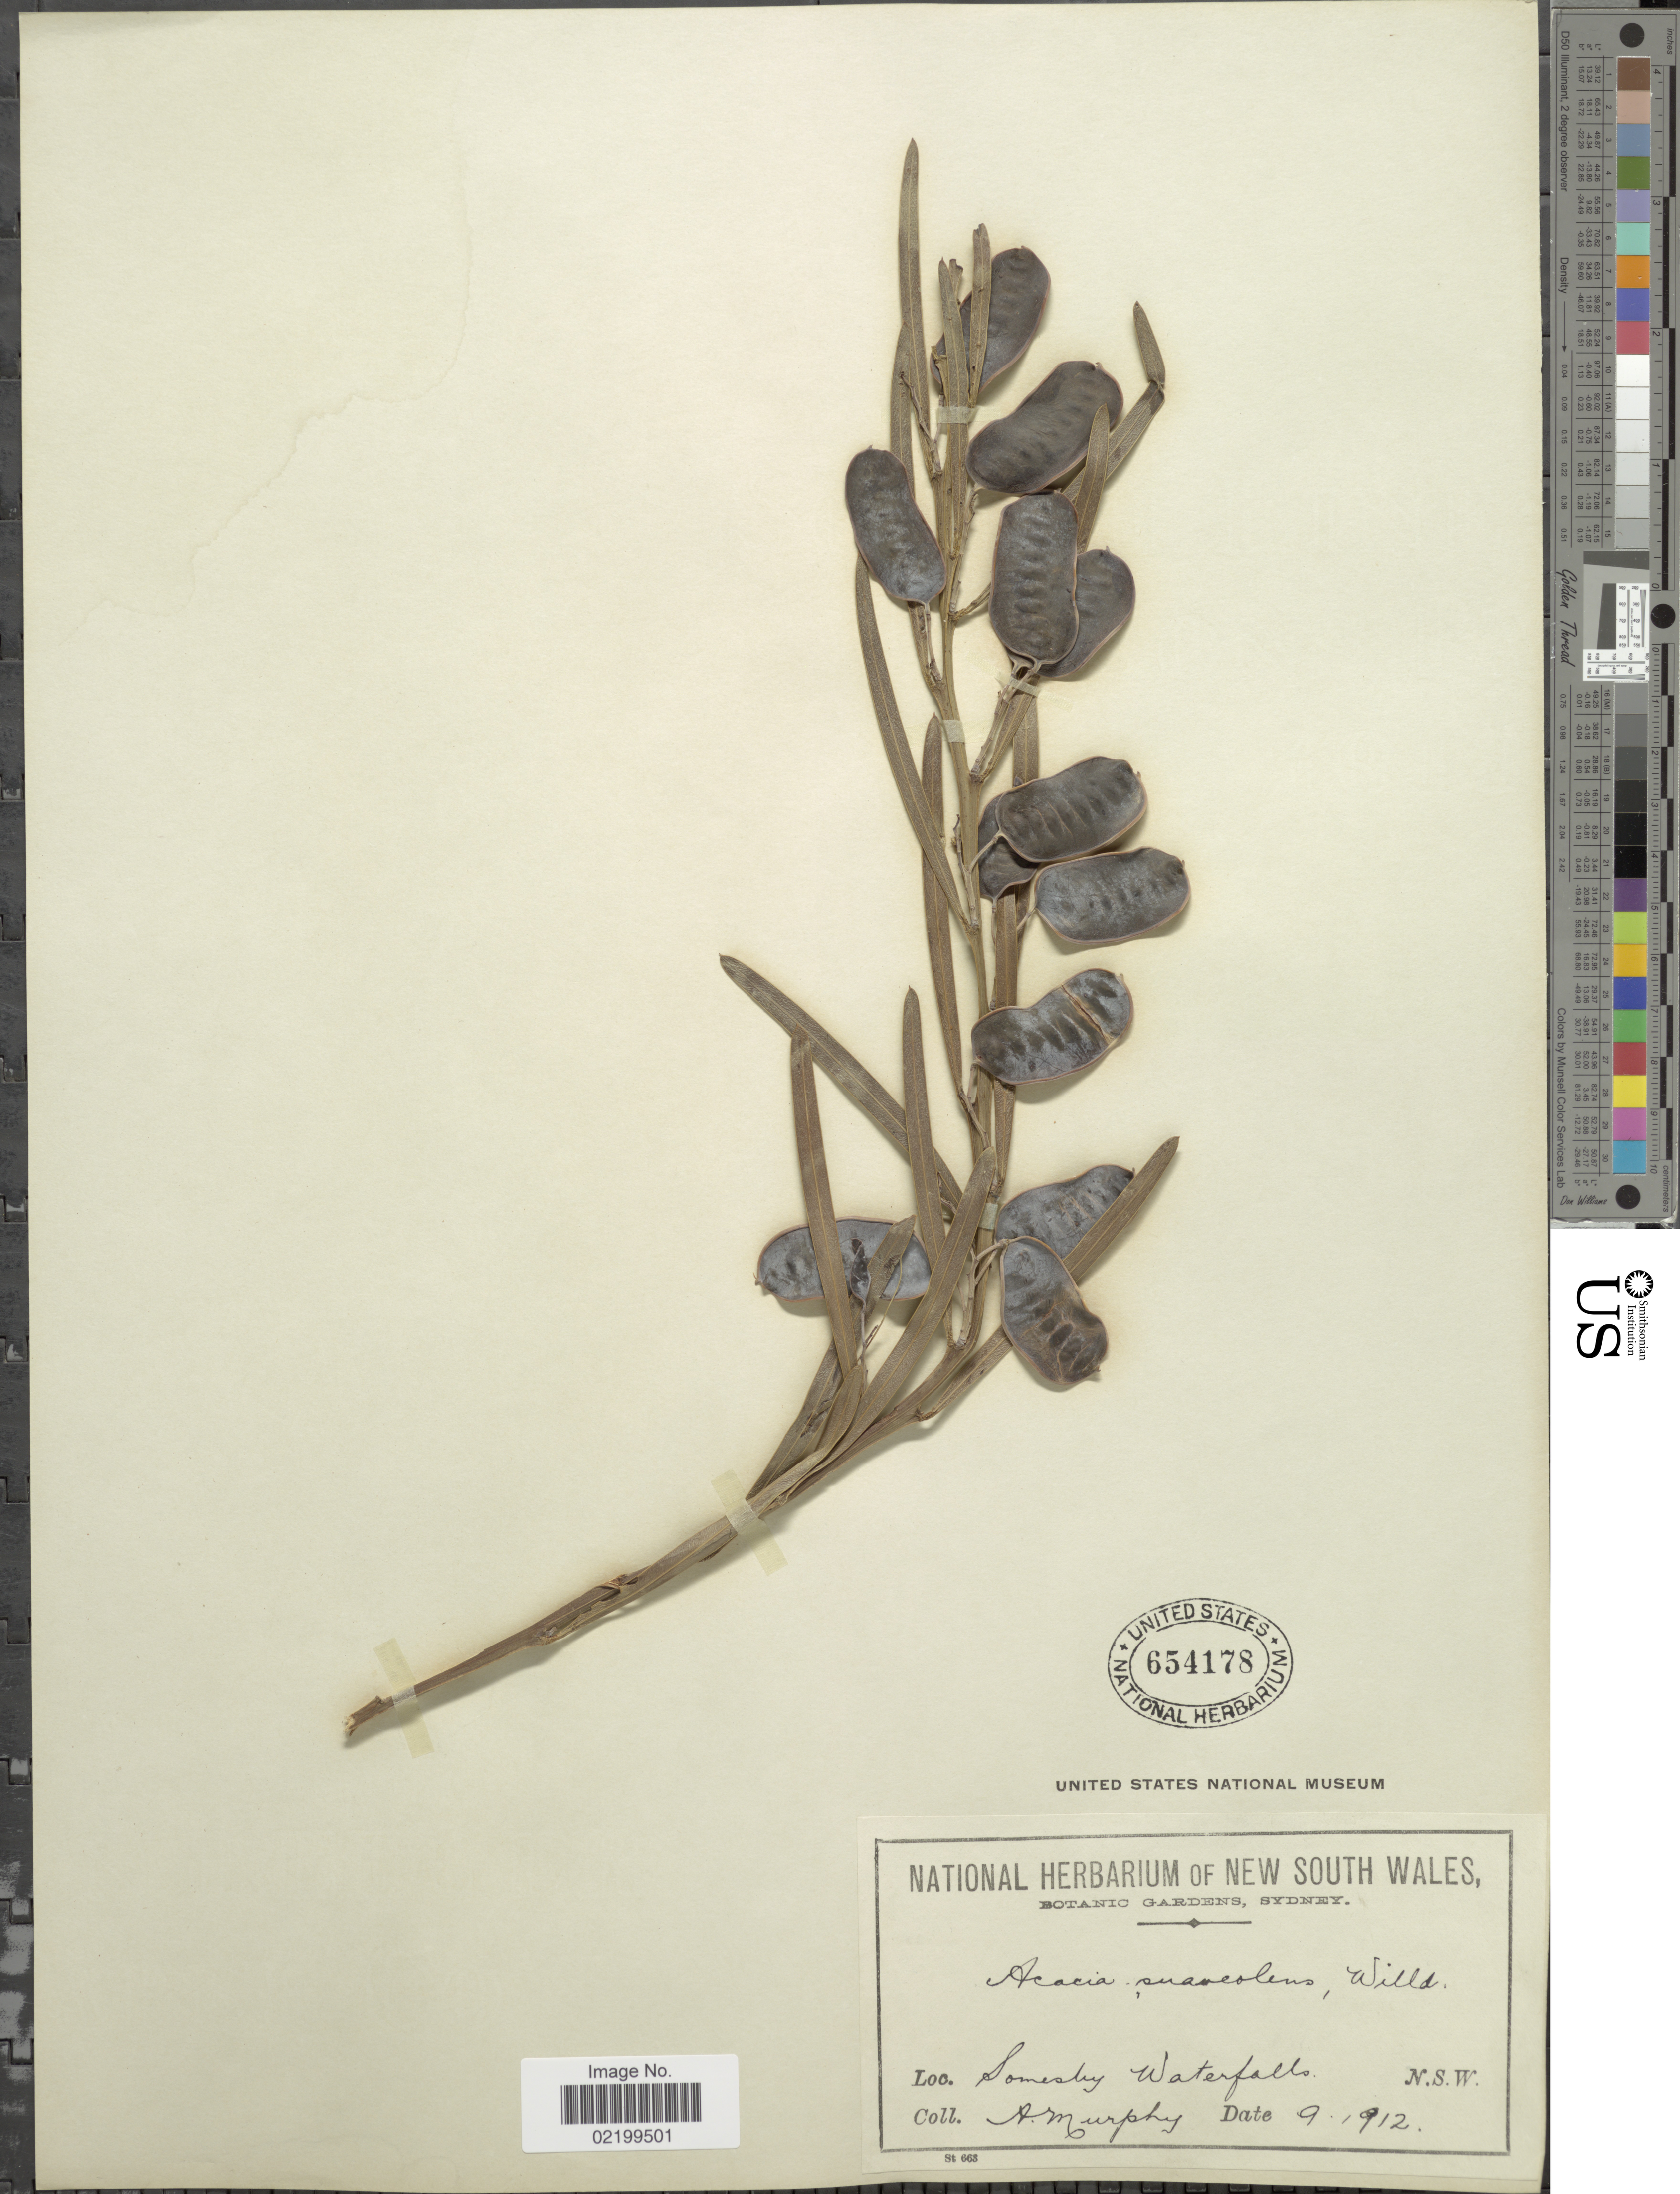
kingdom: Plantae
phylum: Tracheophyta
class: Magnoliopsida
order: Fabales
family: Fabaceae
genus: Acacia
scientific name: Acacia suaveolens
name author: (Sm.) Willd.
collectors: A. Murphy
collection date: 1912-09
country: Australia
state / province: New South Wales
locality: Somesby [Somersby] Waterfalls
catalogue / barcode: US 654178